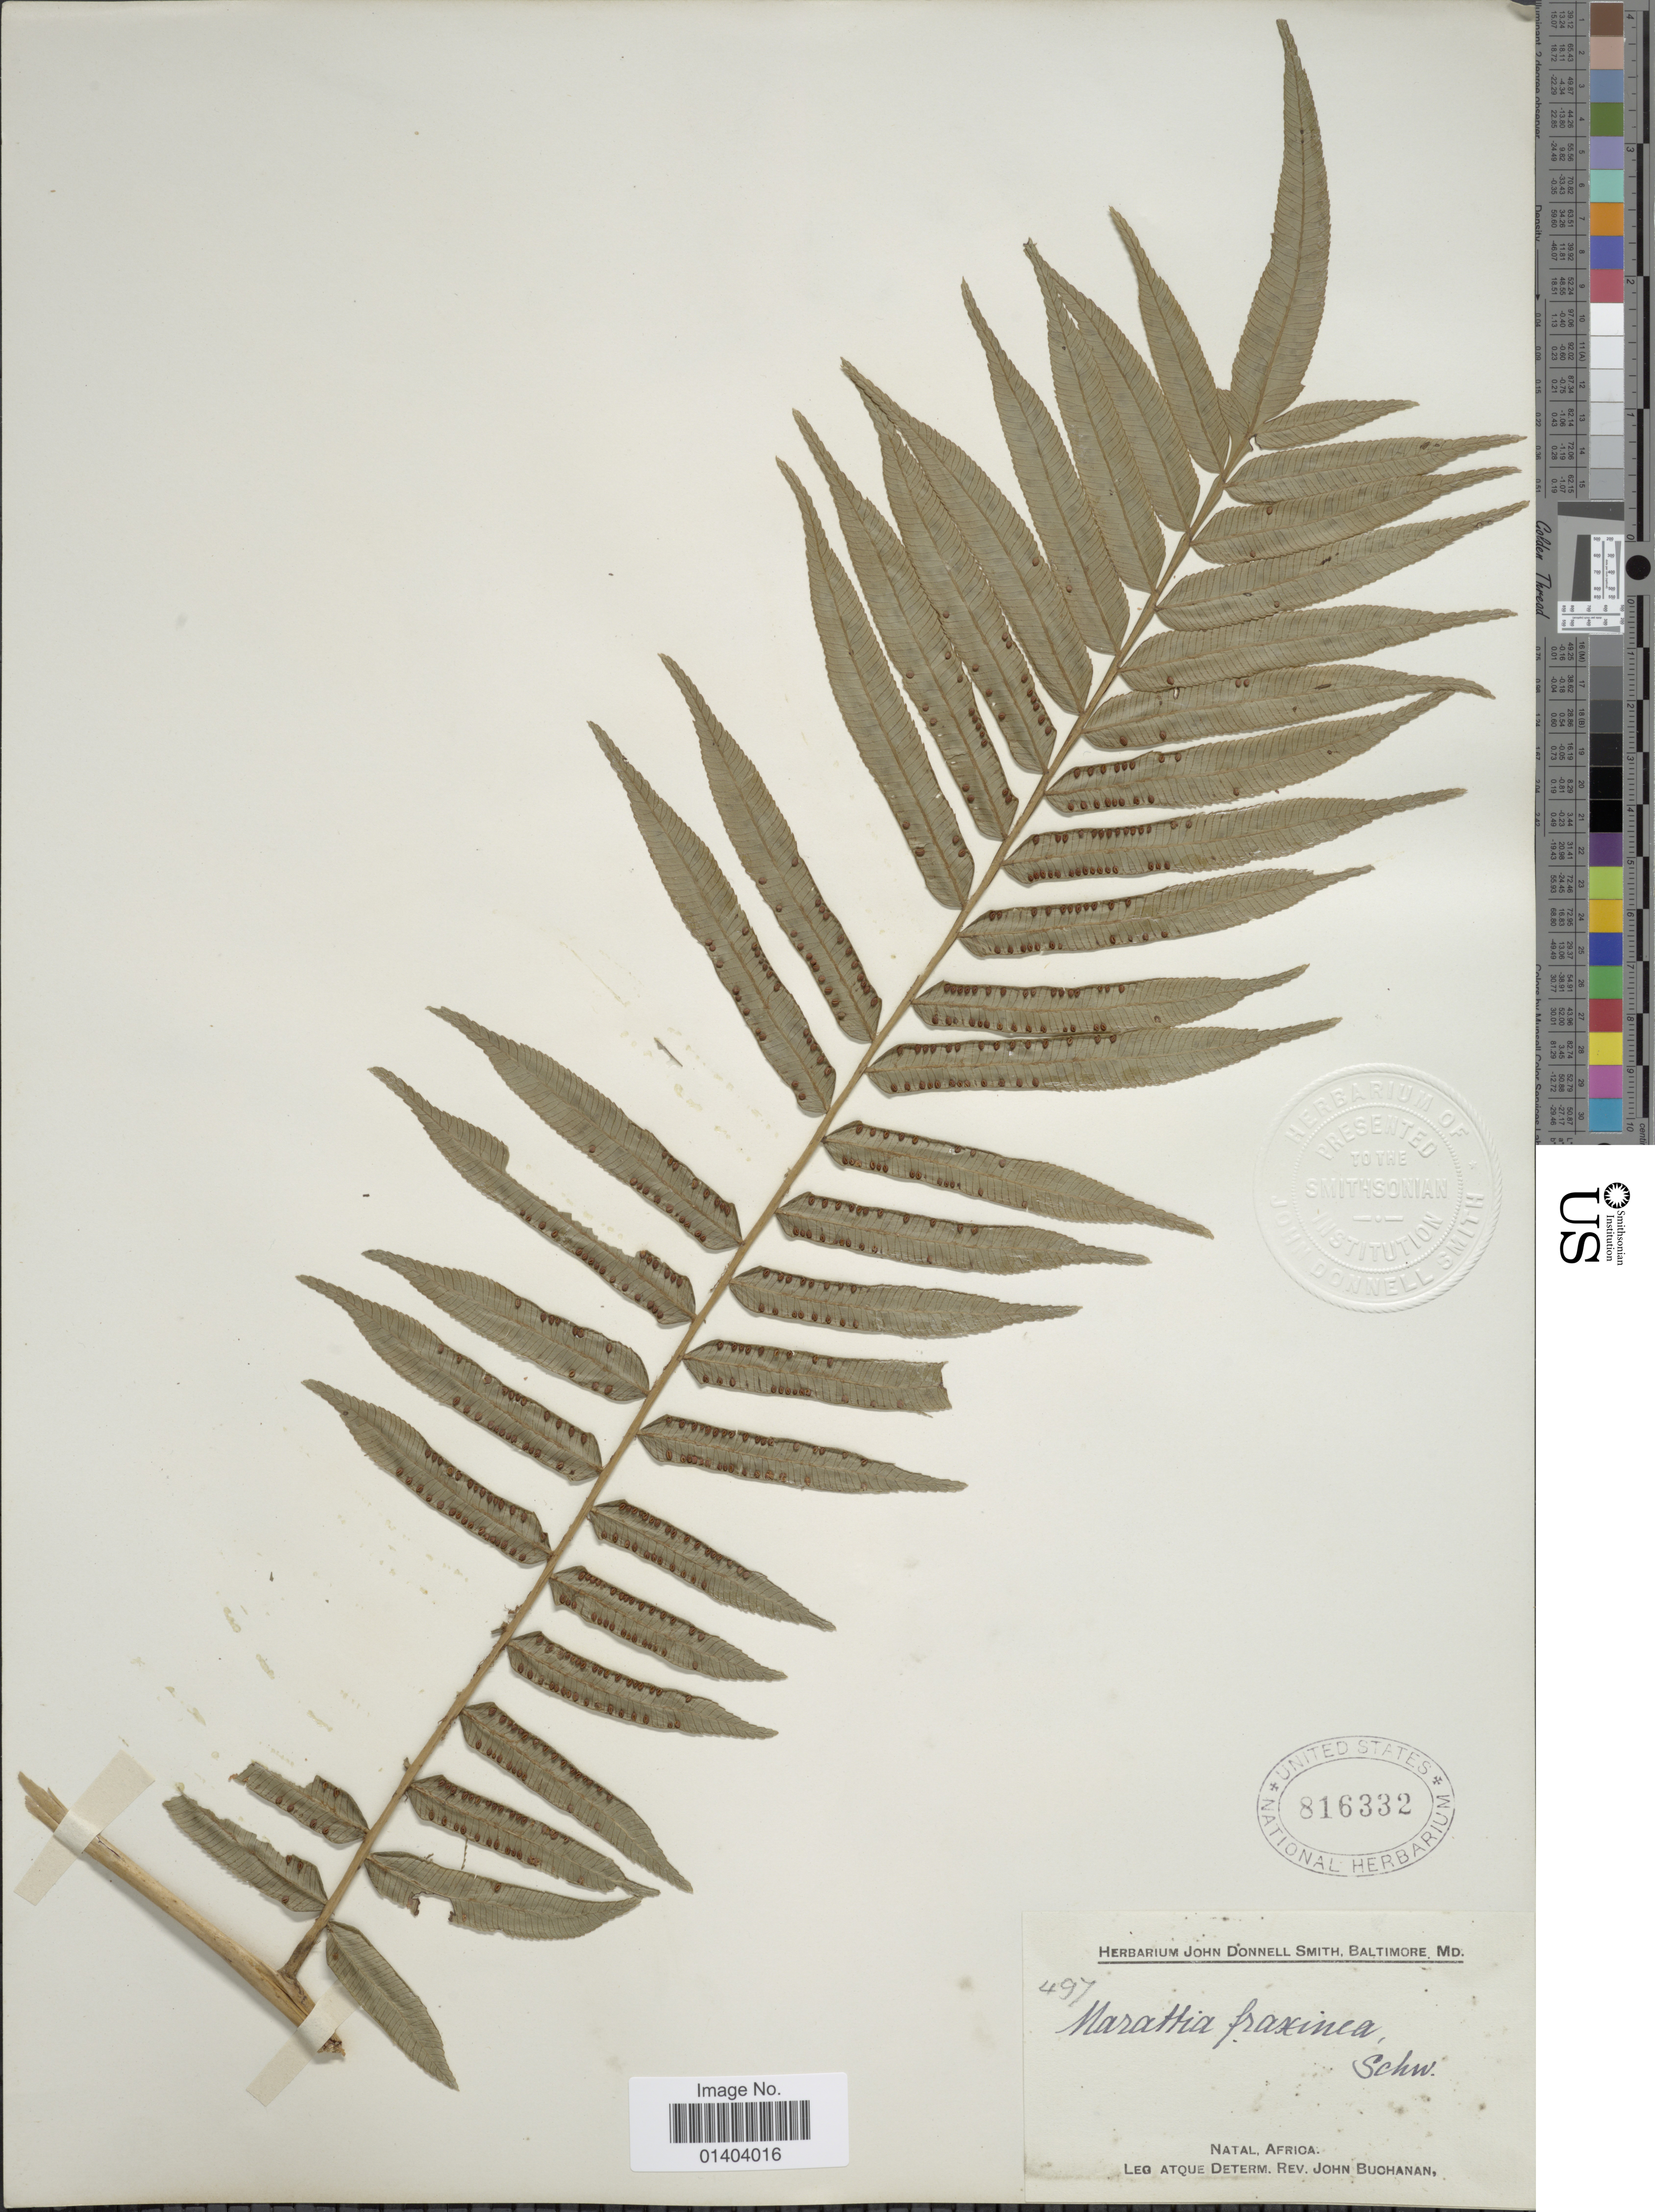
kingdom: Plantae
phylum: Tracheophyta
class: Polypodiopsida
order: Marattiales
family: Marattiaceae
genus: Ptisana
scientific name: Ptisana fraxinea var. salicifolia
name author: (Schrad.) Murdock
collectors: J. Buchanan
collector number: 497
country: South Africa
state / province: KwaZulu-Natal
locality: Natal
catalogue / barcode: US 816332